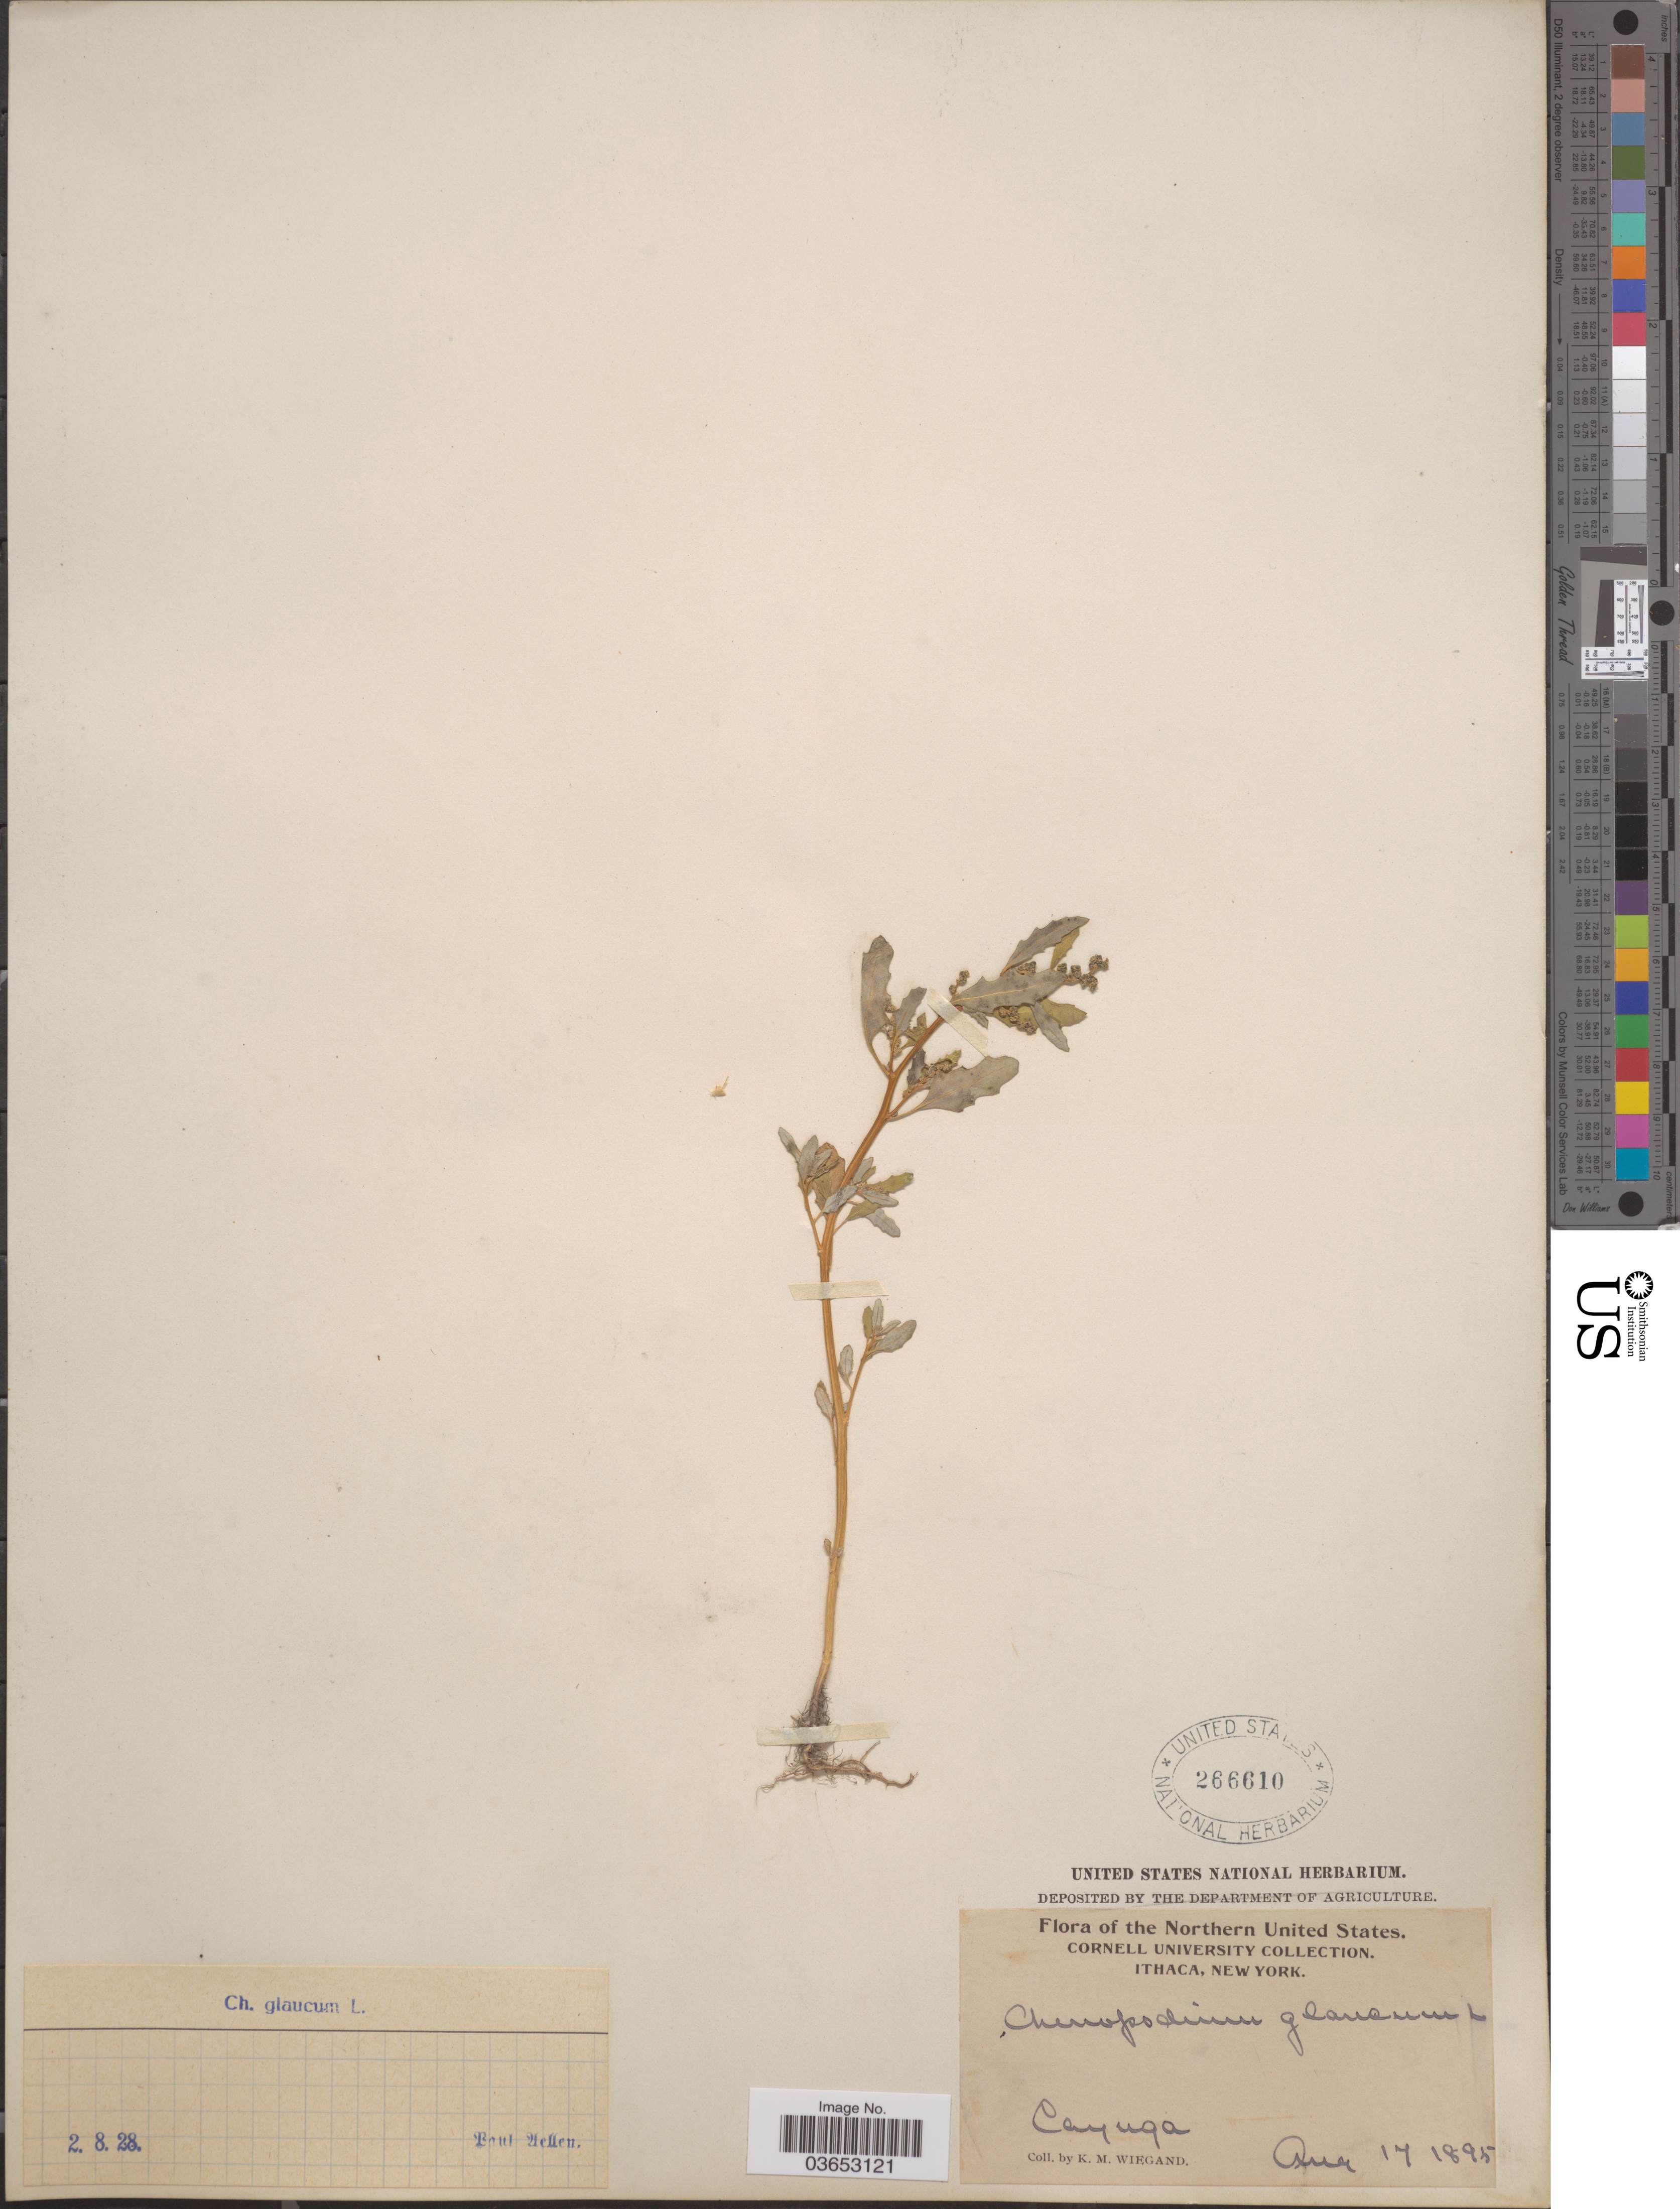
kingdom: Plantae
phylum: Tracheophyta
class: Magnoliopsida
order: Caryophyllales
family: Amaranthaceae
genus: Chenopodium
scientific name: Chenopodium glaucum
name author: L.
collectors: K. M. Wiegand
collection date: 1895-08-17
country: United States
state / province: New York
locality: Northern United States. Cayuga.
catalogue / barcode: US 266610